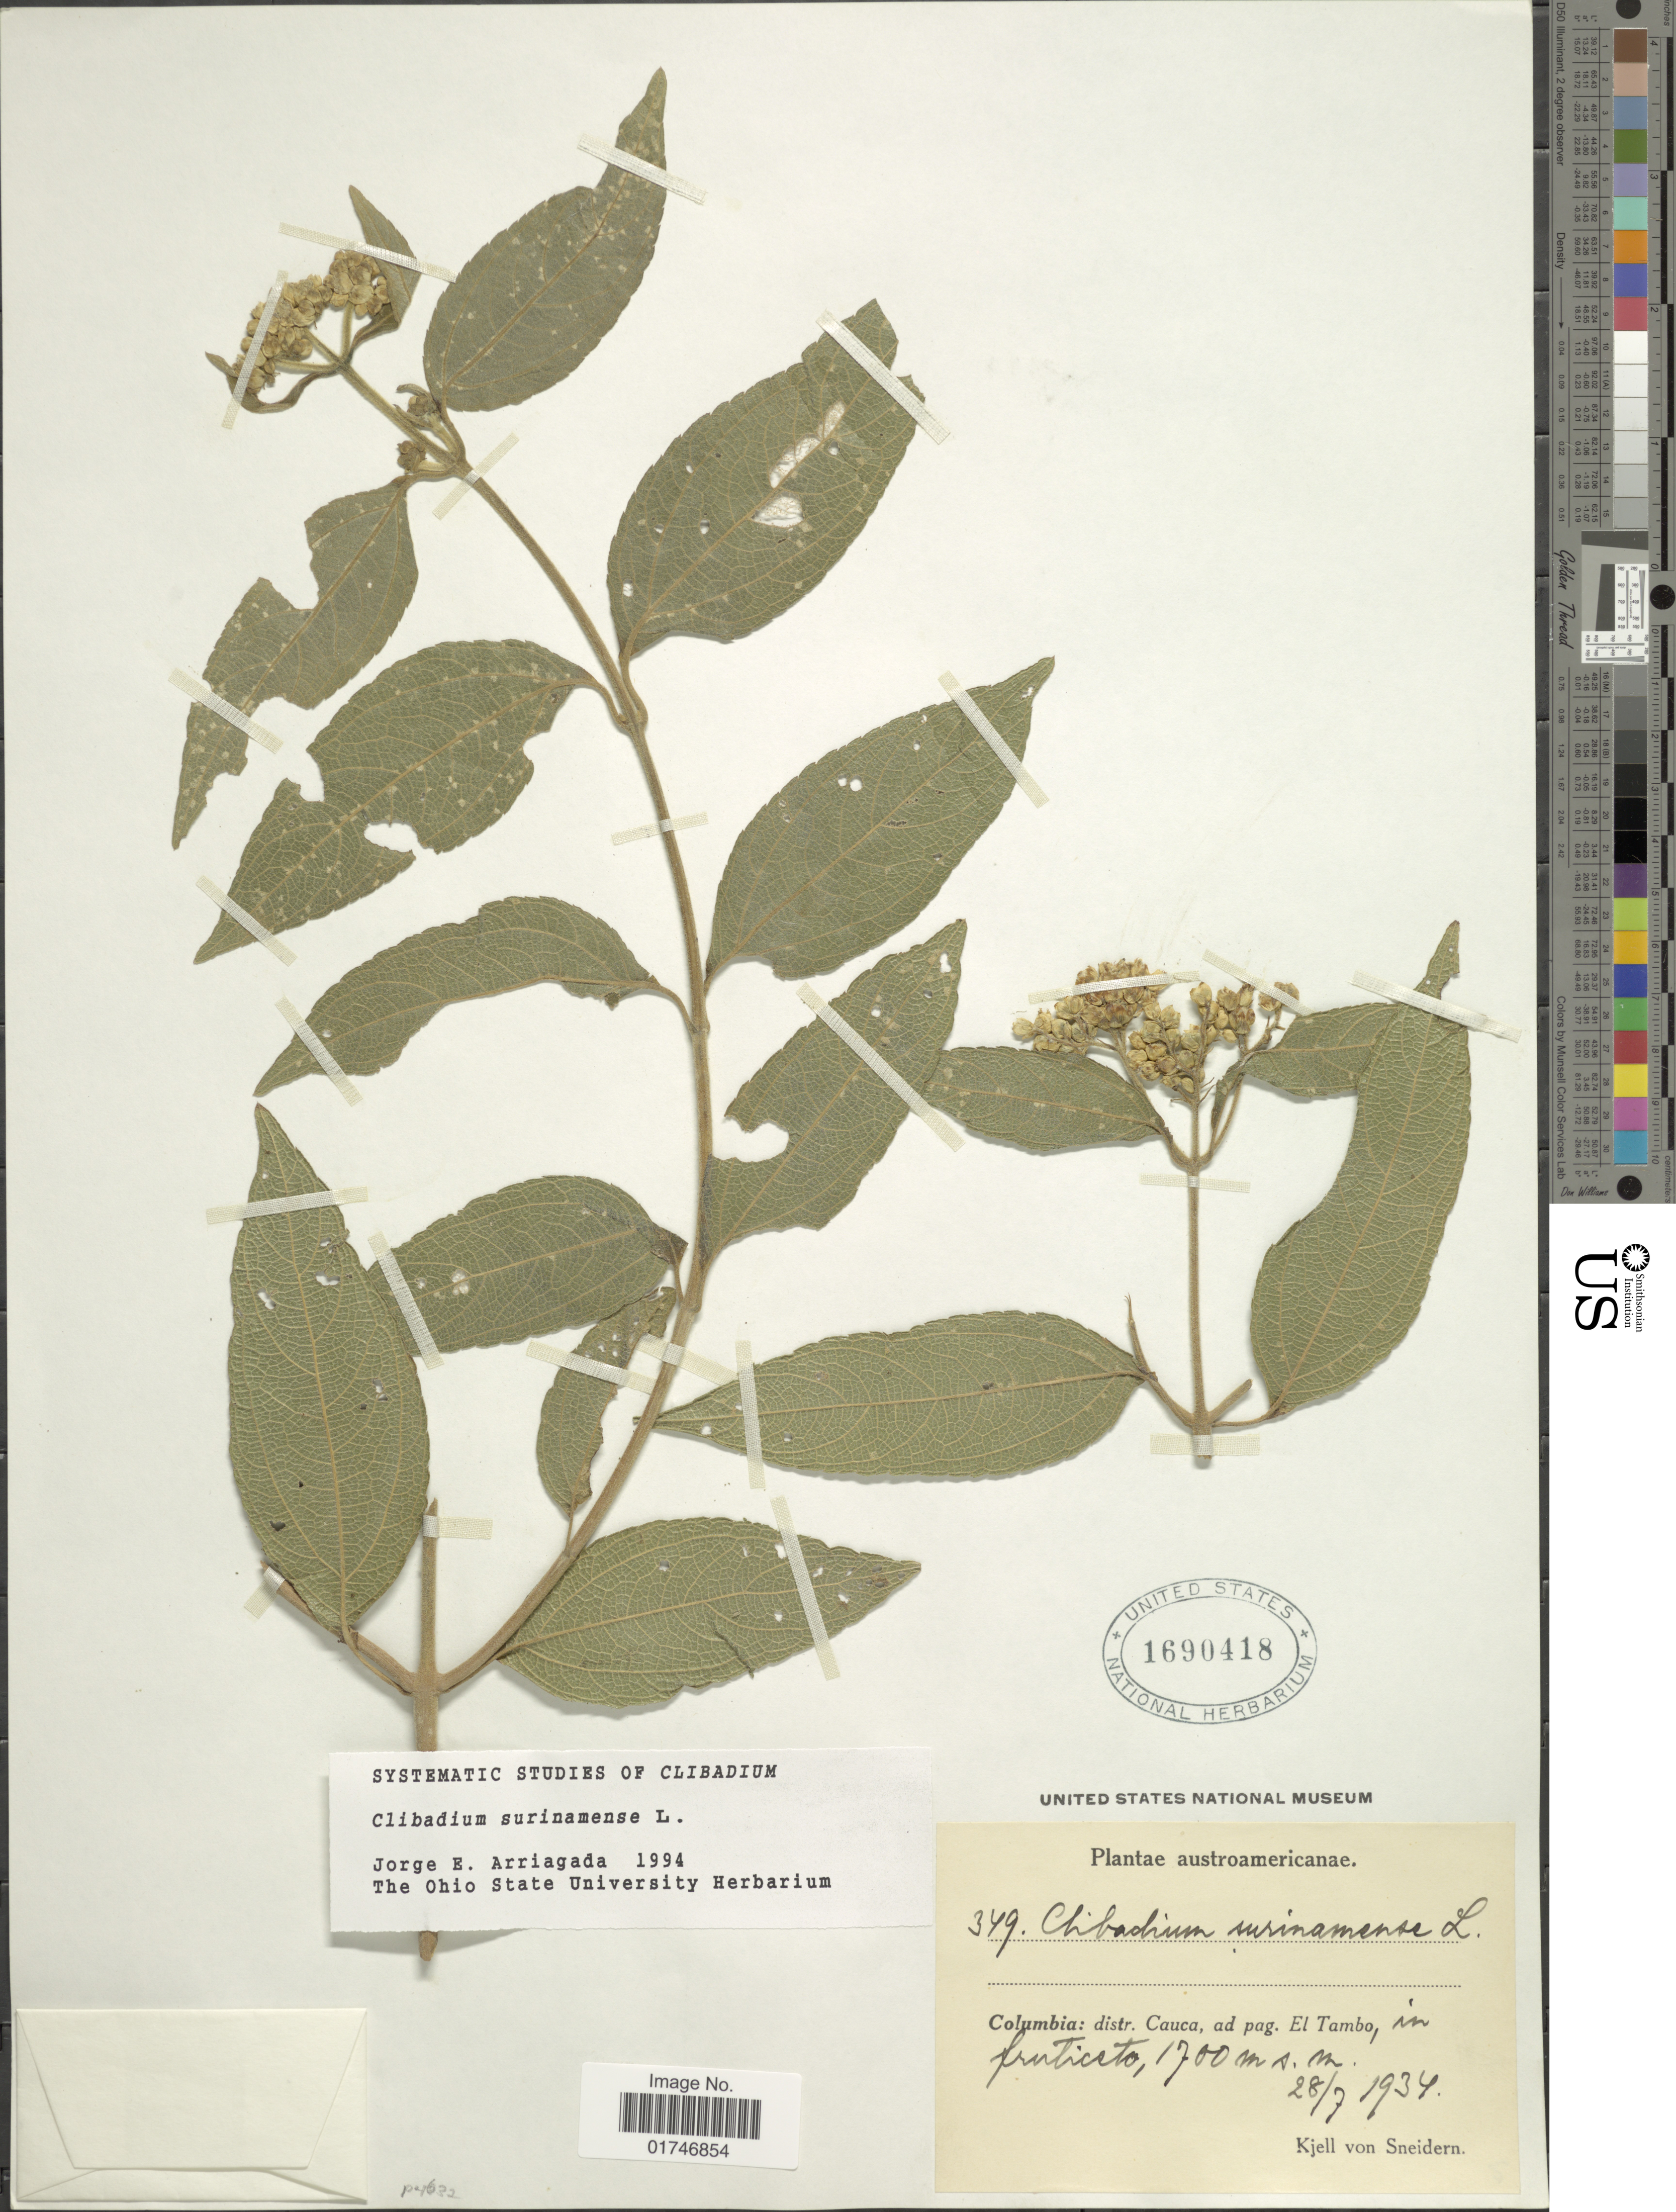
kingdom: Plantae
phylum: Tracheophyta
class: Magnoliopsida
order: Asterales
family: Asteraceae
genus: Clibadium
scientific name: Clibadium surinamense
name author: L.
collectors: K. von Sneidern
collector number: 349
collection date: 1934-07-28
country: Colombia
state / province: Cauca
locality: Columbia: distr. Cauca, ad pag. El Tambo, in fruticeto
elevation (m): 1700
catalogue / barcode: US 1690418